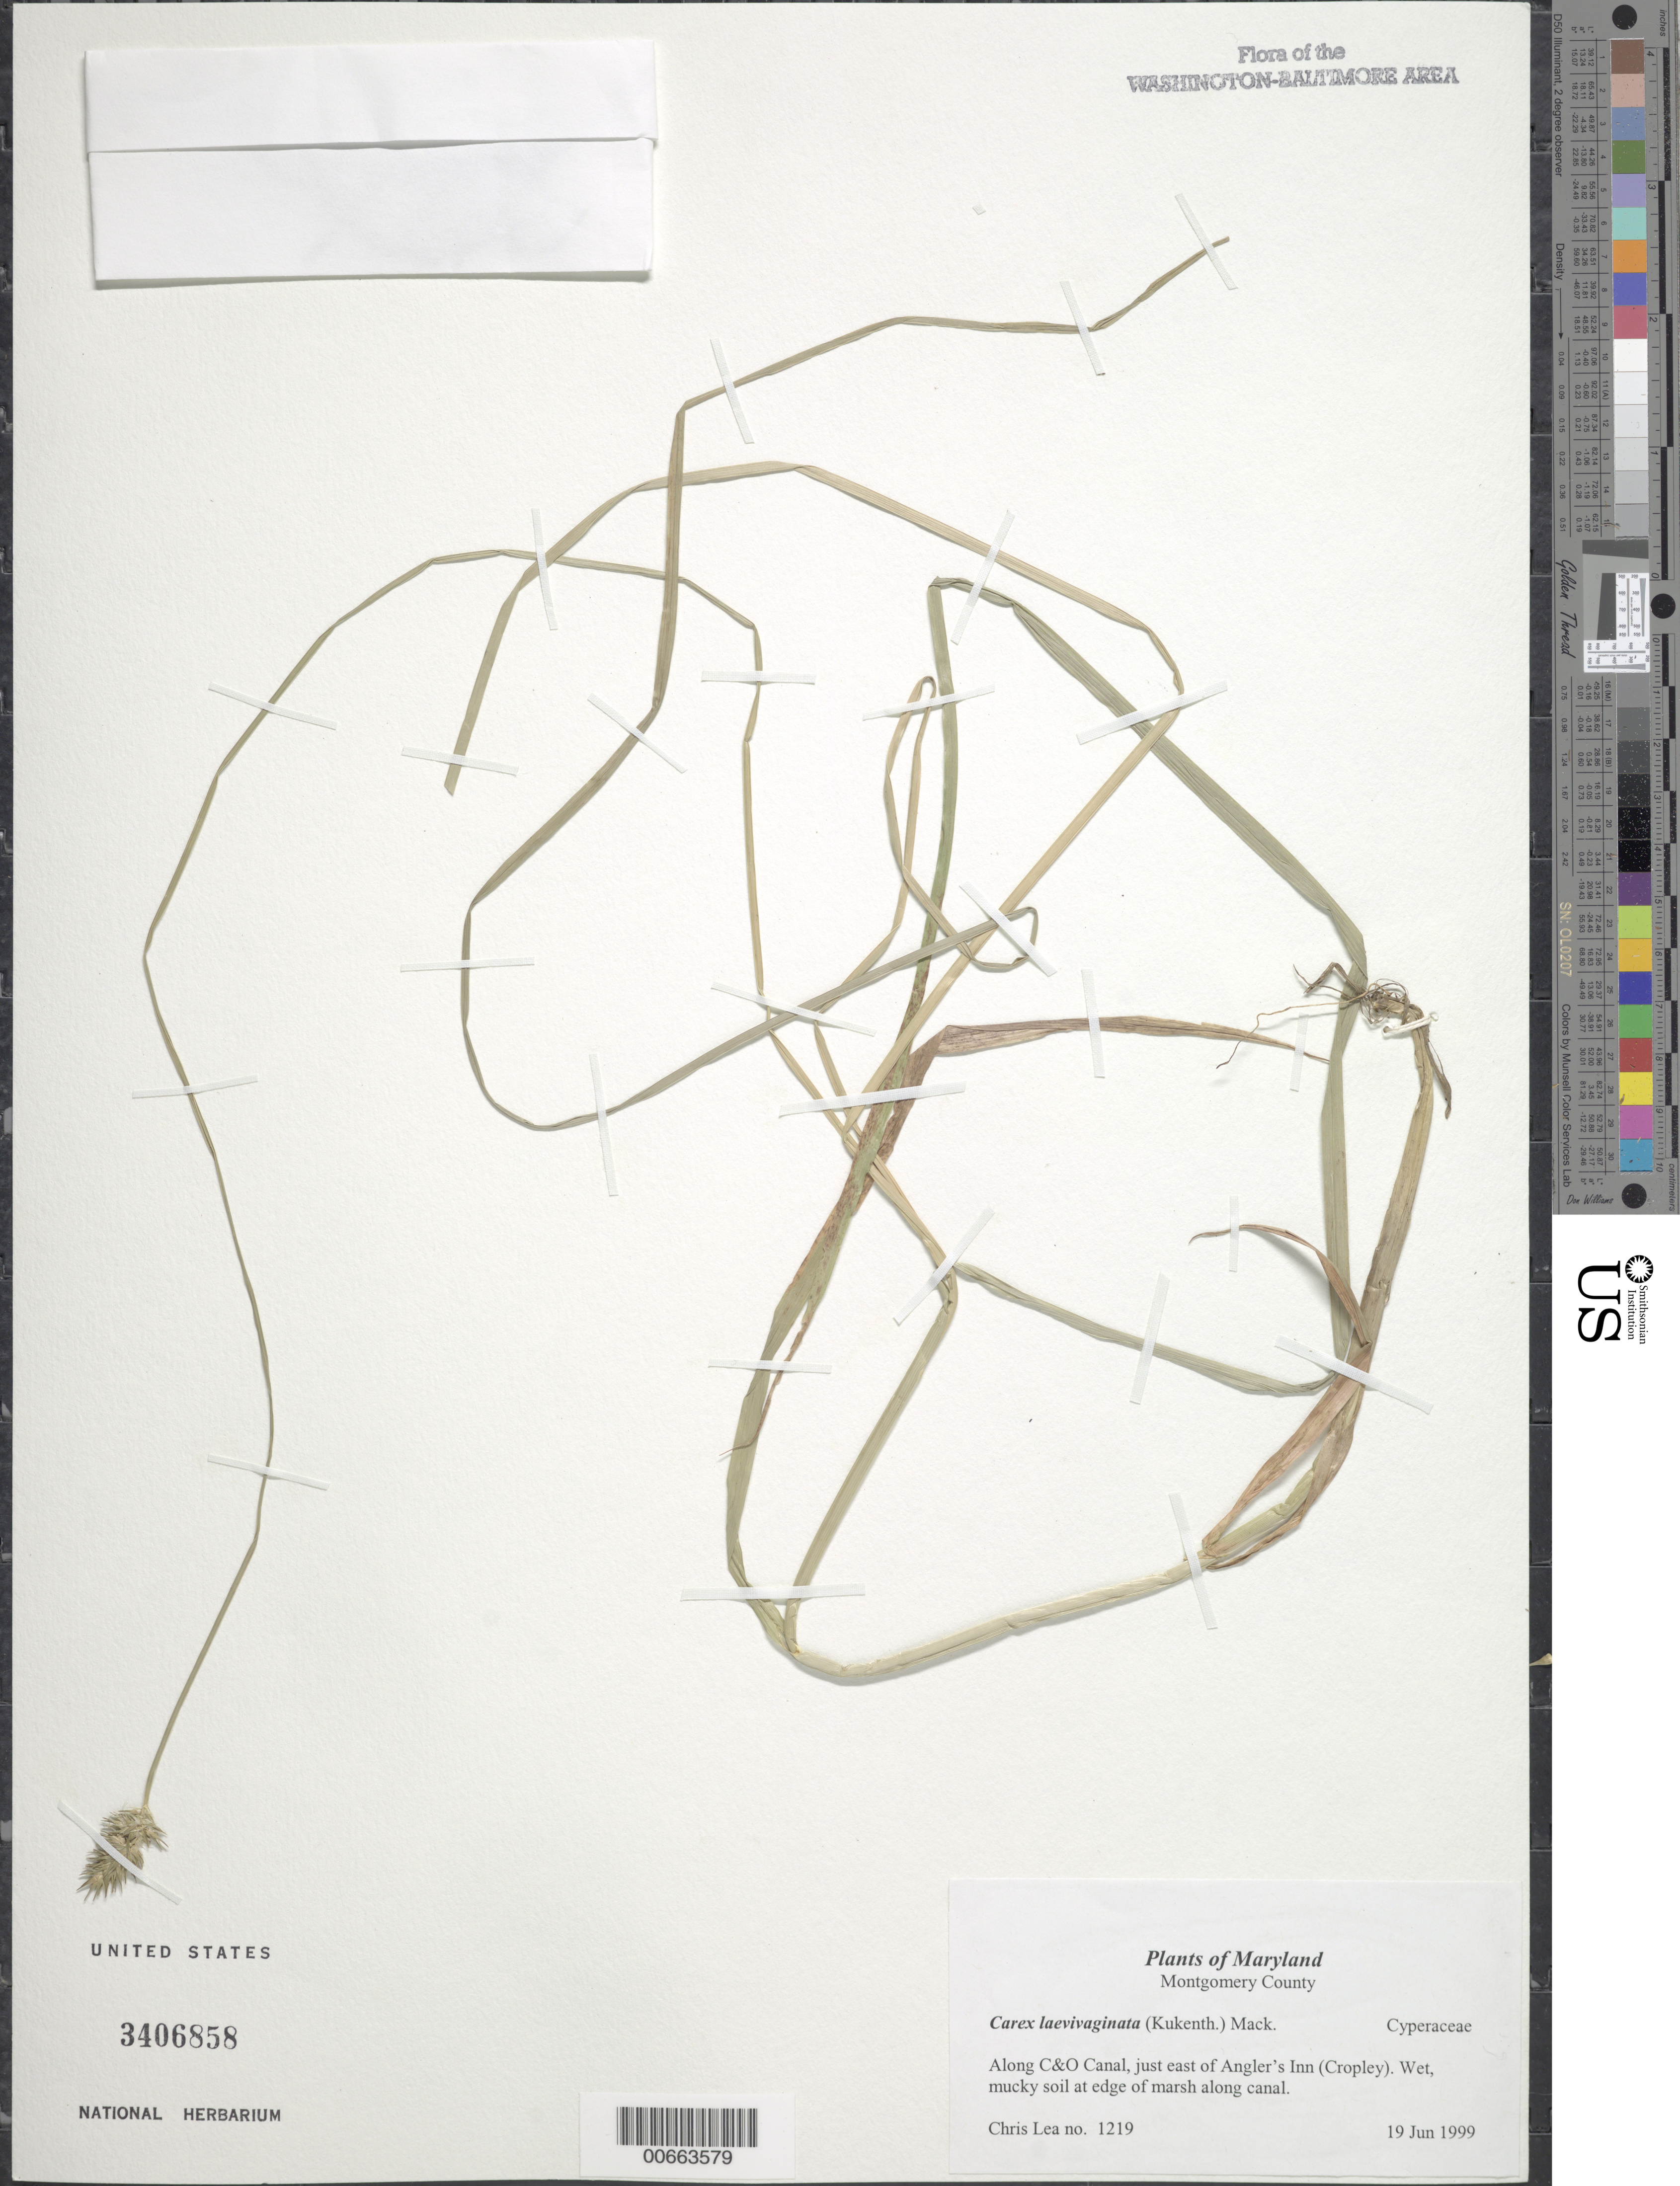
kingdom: Plantae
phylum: Tracheophyta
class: Liliopsida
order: Poales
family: Cyperaceae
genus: Carex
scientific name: Carex laevivaginata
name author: (Kük.) Mack.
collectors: C. Lea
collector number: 1219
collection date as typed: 19 Jun 1999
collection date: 1999-06-19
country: United States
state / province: Maryland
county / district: Montgomery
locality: Along C&O Canal, just east of Angler's Inn (Cropley).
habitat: Wet, mucky soil at edge of marsh along canal.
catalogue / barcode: US 3406858